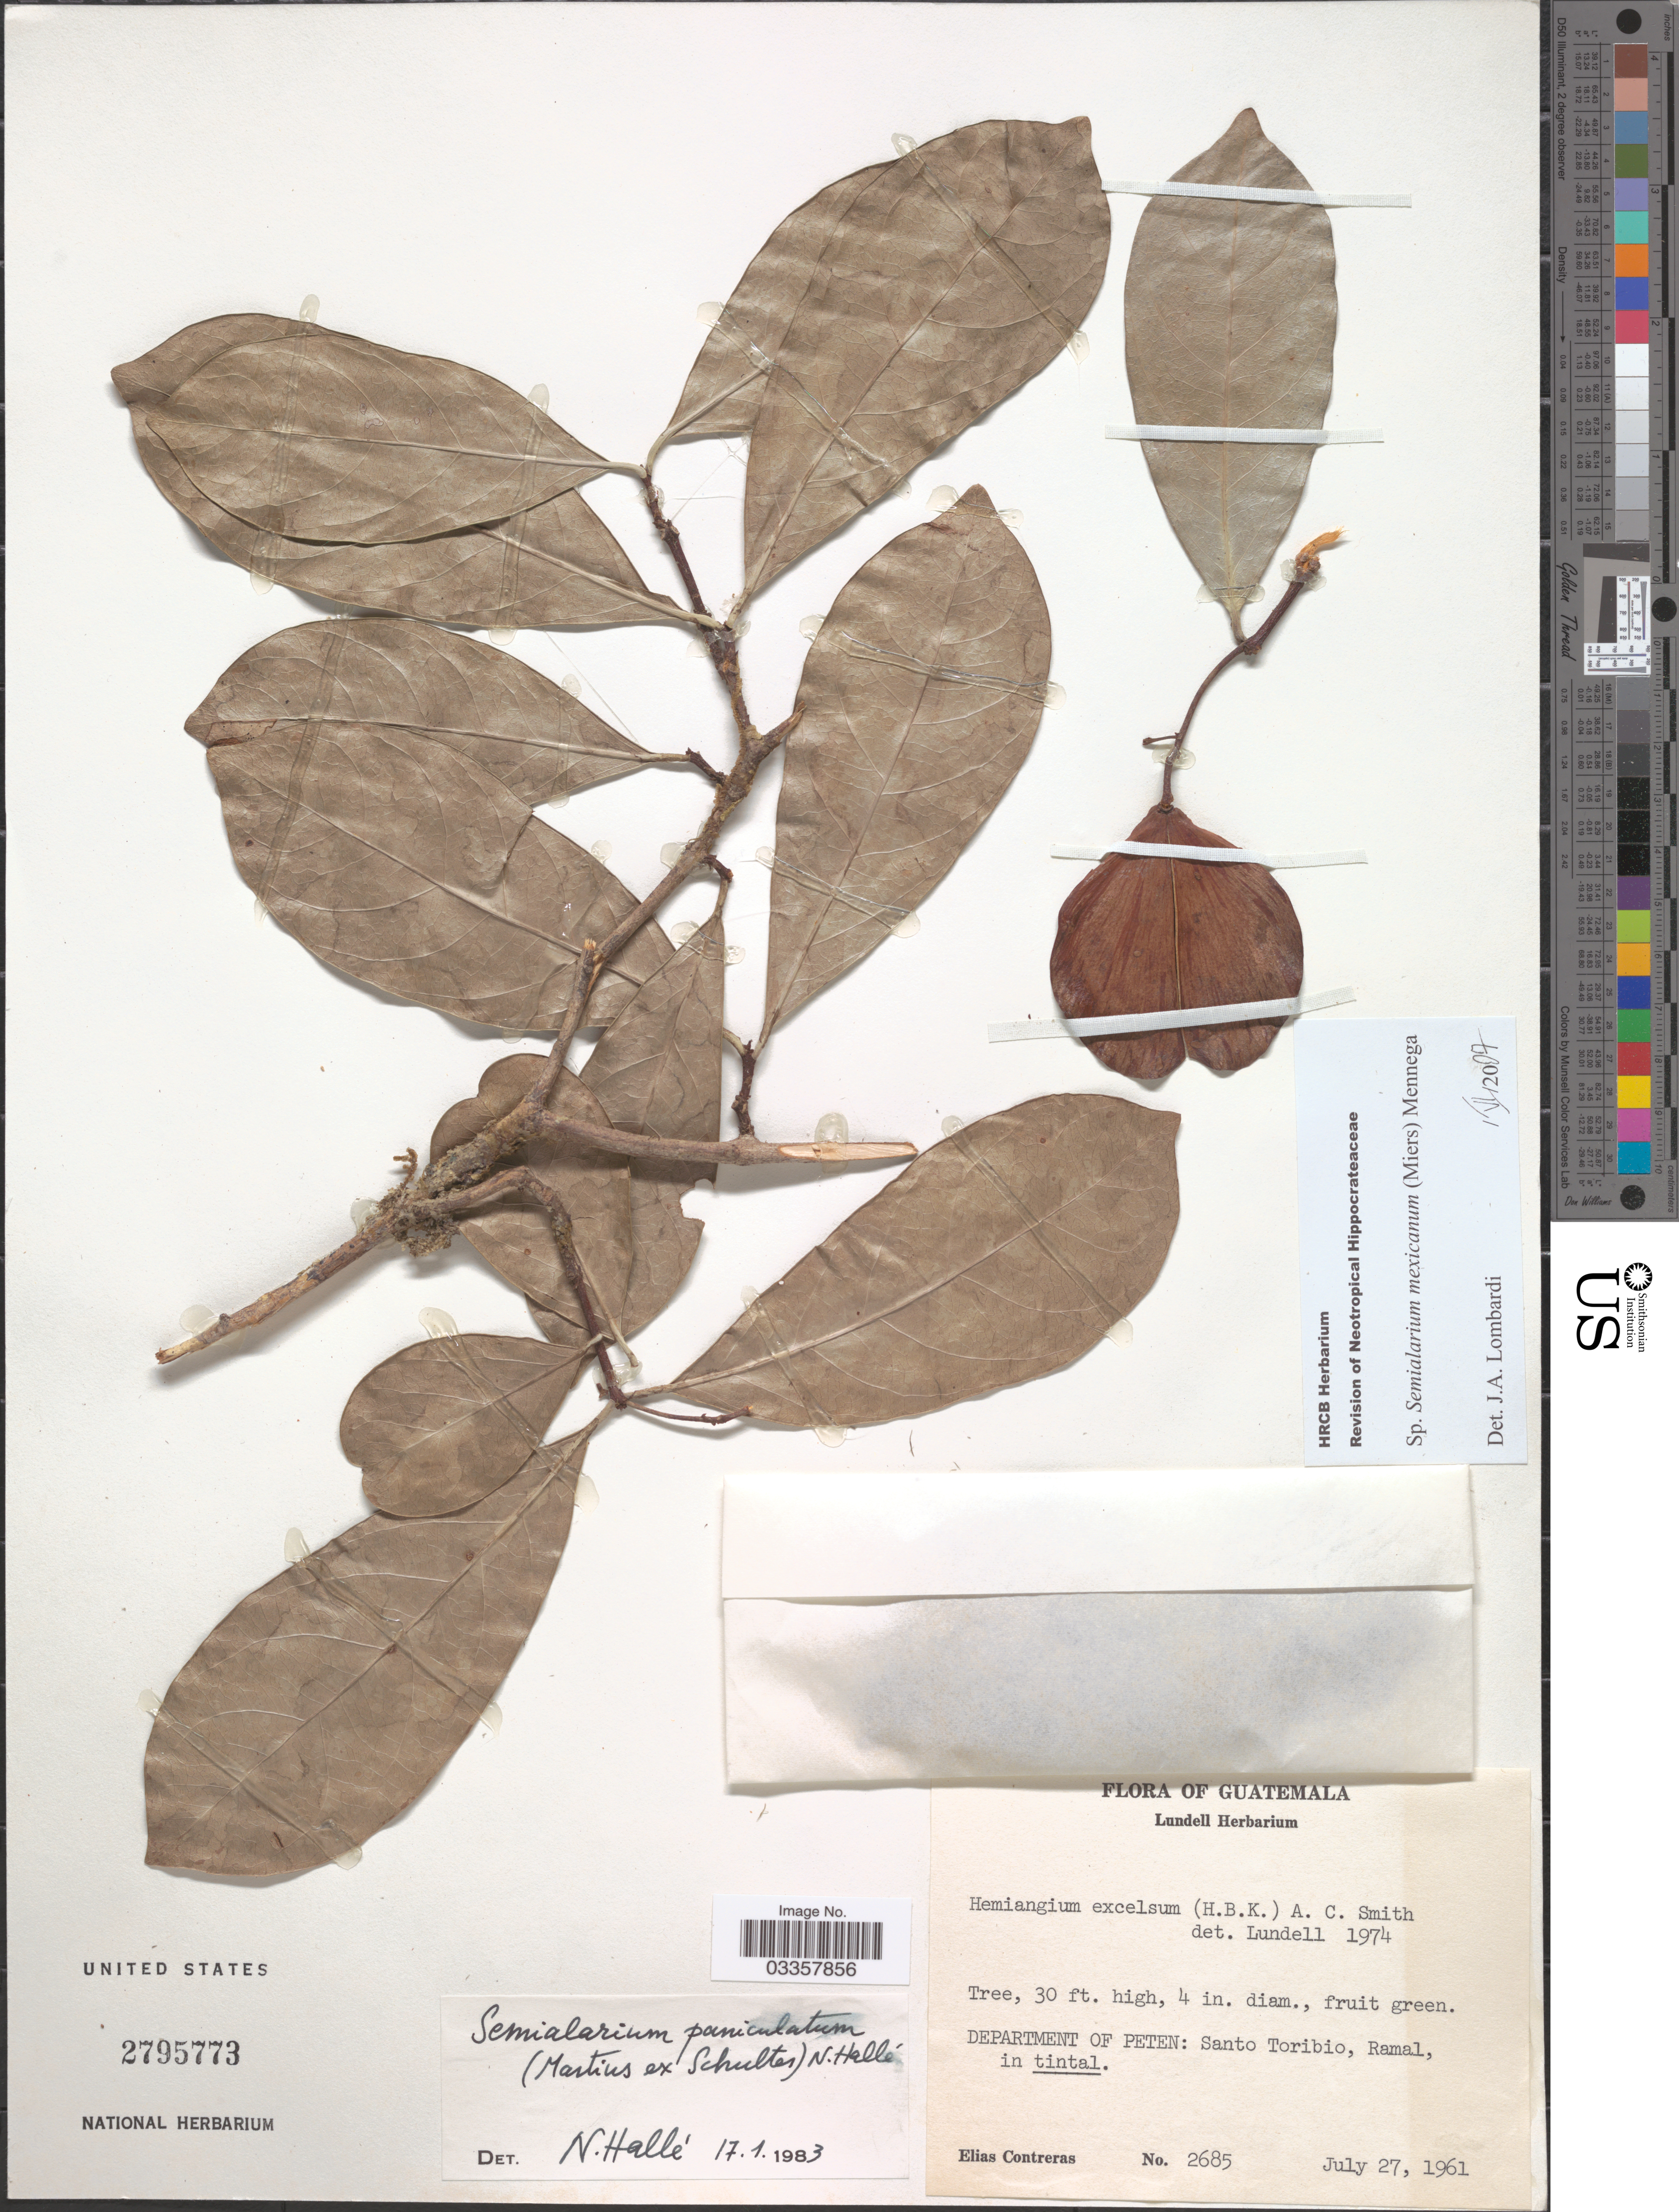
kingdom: Plantae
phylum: Tracheophyta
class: Magnoliopsida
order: Celastrales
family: Celastraceae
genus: Semialarium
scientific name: Semialarium mexicanum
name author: (Miers) Mennega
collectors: E. Contreras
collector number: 2685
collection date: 1961-07-27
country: Guatemala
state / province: El Petén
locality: Department of Peten: Santo Toribio, Ramal, in tintal.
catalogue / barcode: US 2795773